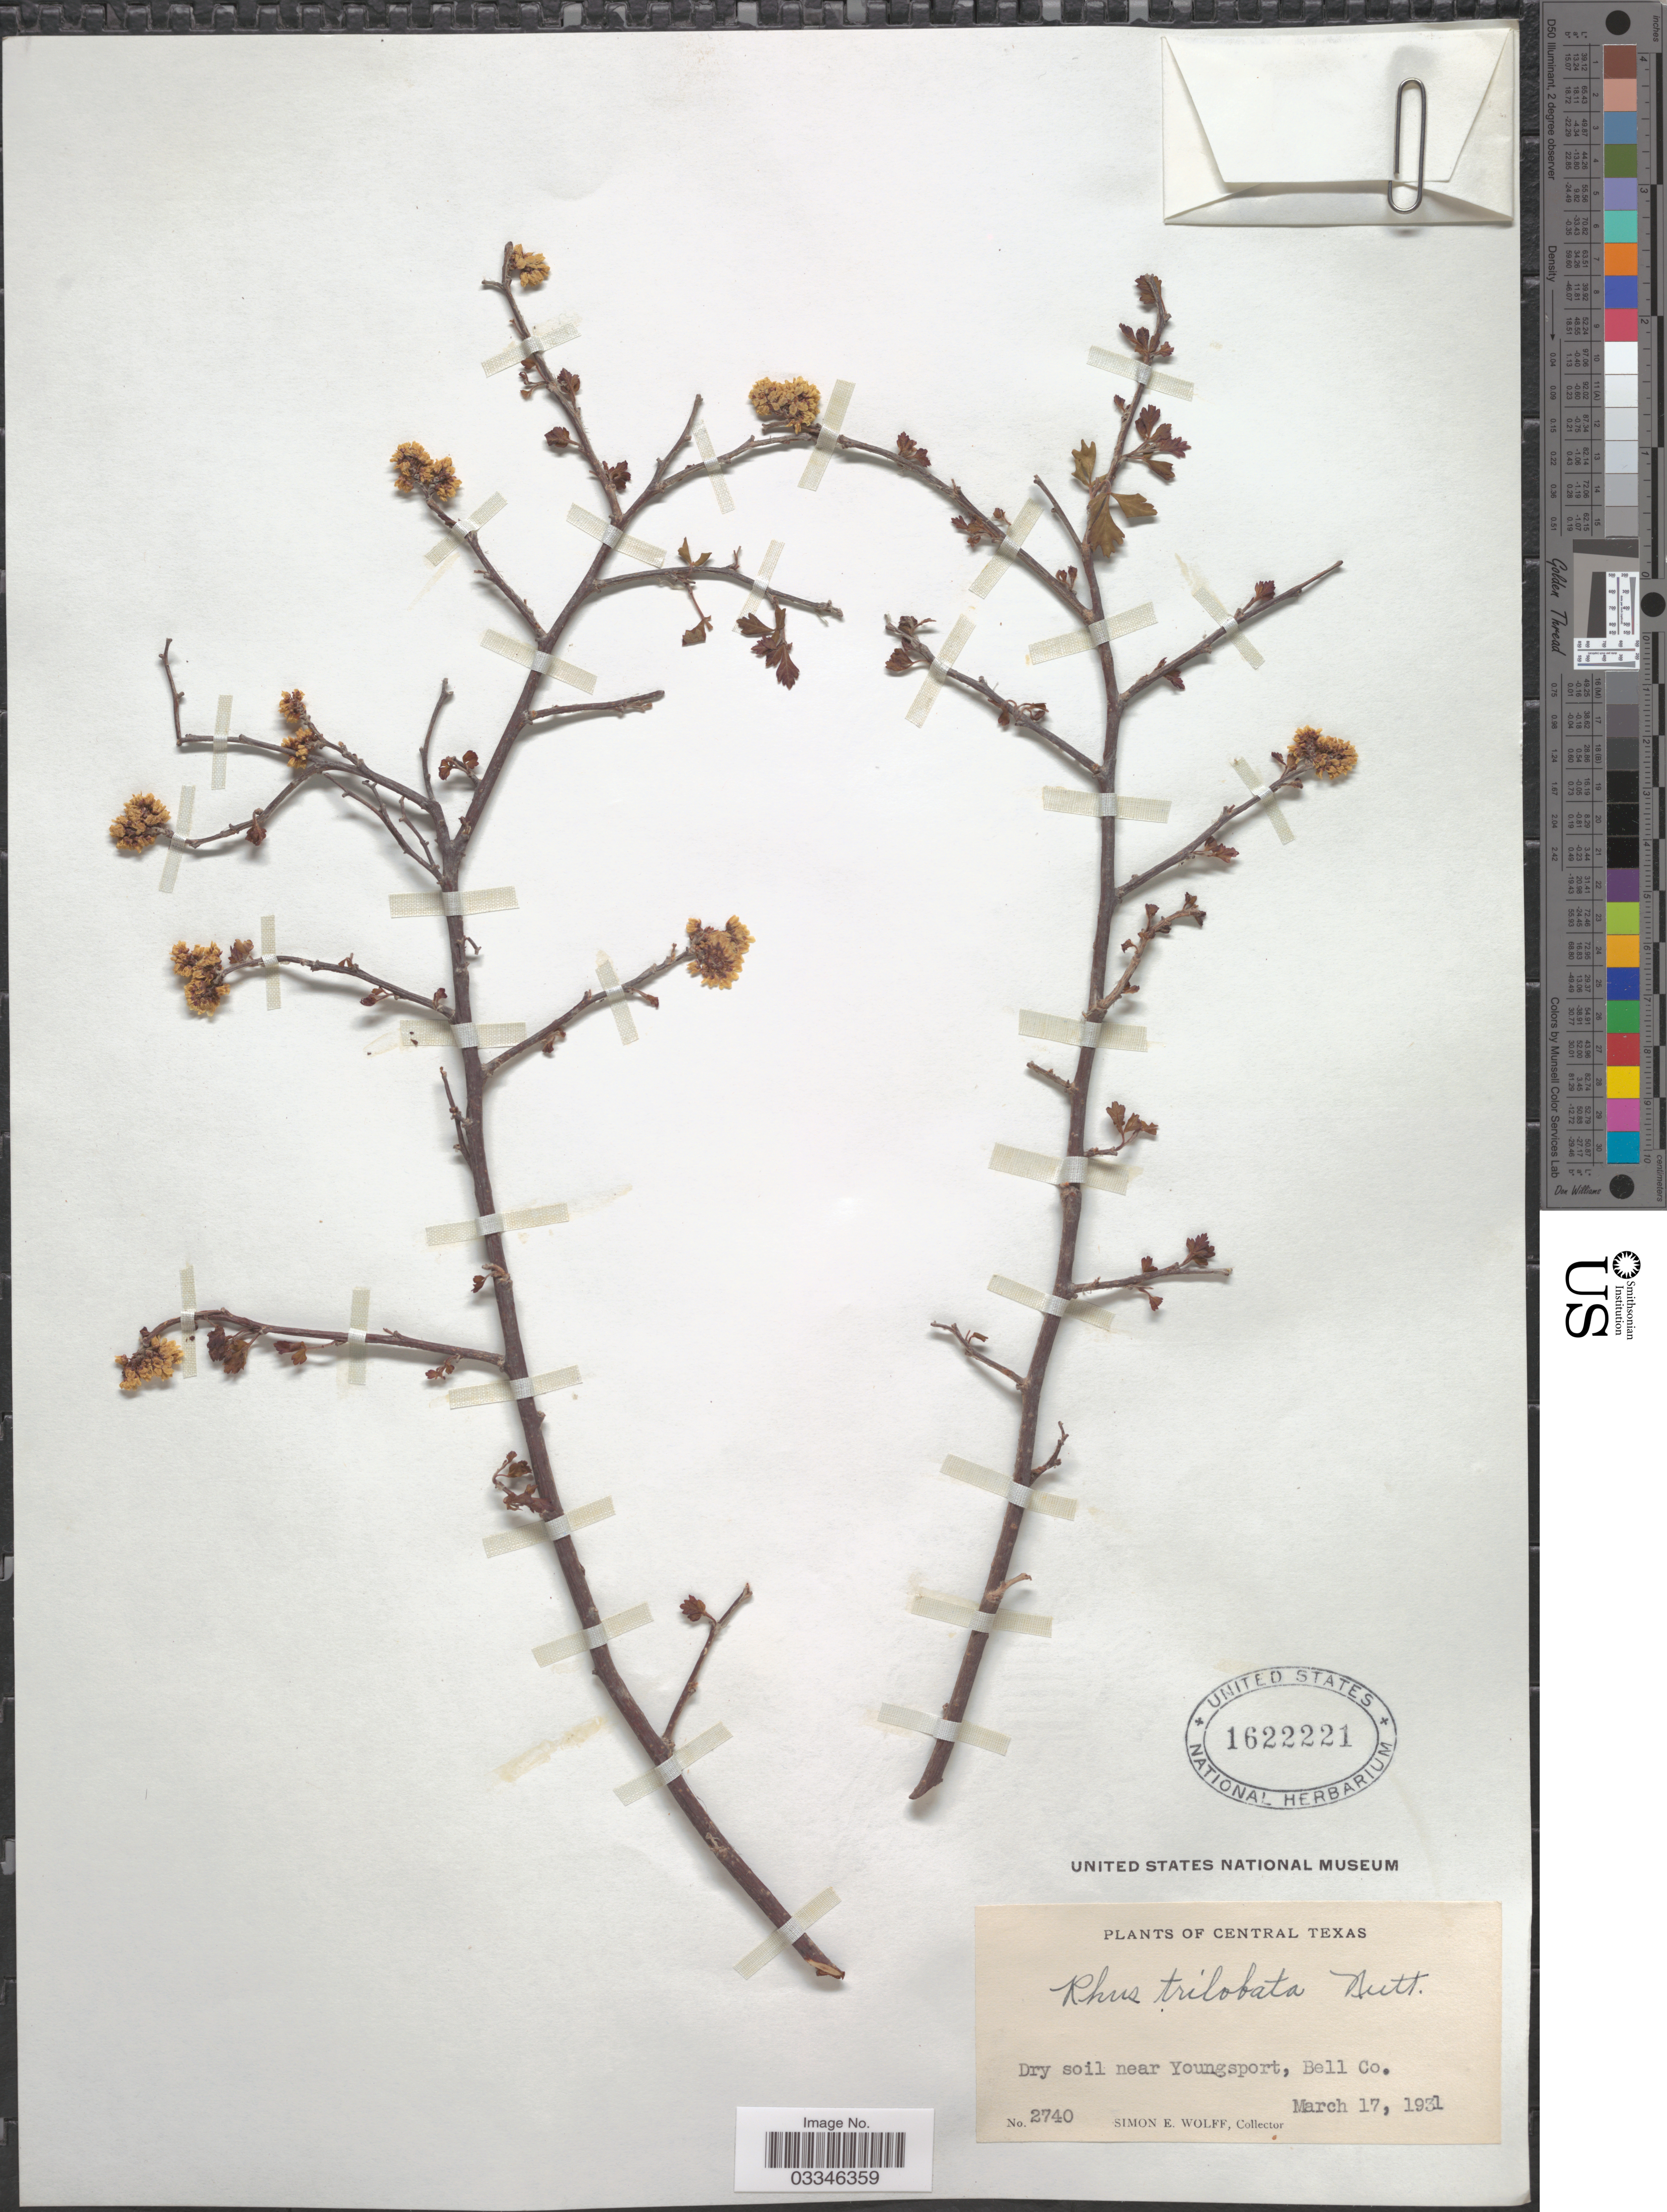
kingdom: Plantae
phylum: Tracheophyta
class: Magnoliopsida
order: Sapindales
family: Anacardiaceae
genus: Rhus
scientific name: Rhus trilobata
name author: Nutt.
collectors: S. E. Wolff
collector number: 2740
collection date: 1931-03-17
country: United States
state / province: Texas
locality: Central Texas. Dry soil near Youngsport, Bell Co.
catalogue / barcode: US 1622221